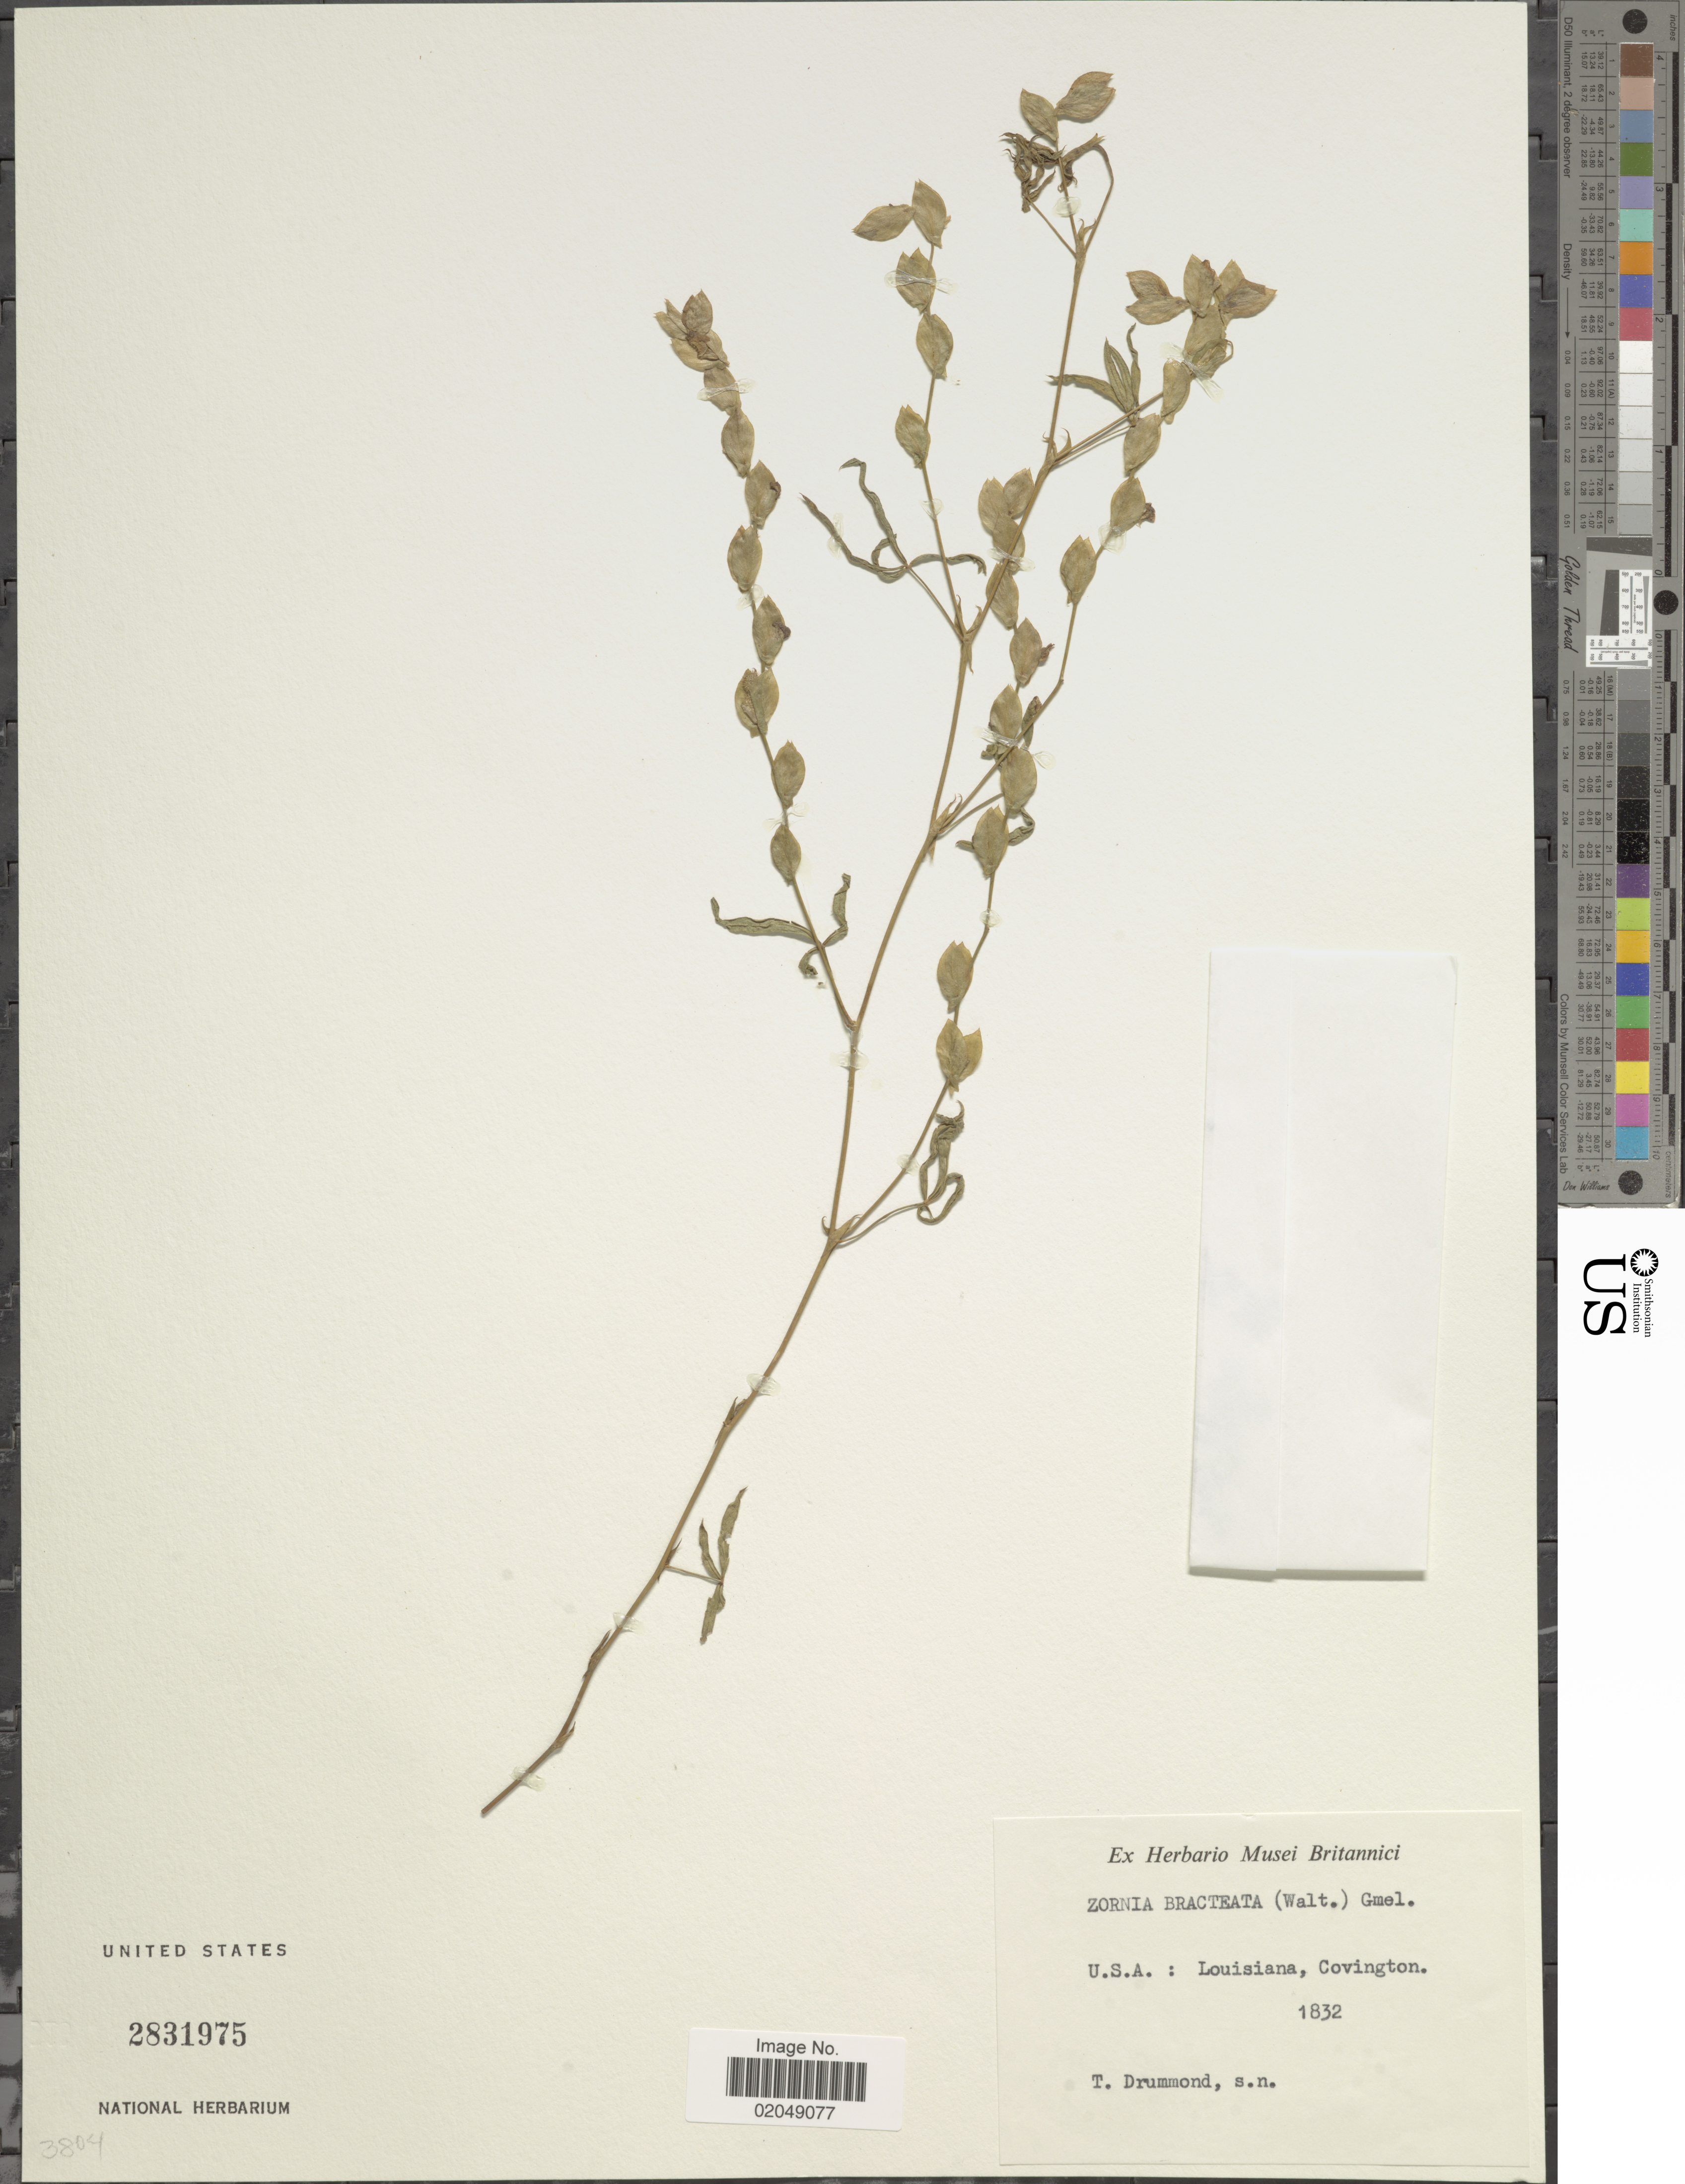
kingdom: Plantae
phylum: Tracheophyta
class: Magnoliopsida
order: Fabales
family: Fabaceae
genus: Zornia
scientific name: Zornia bracteata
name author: J.F. Gmel.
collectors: T. Drummond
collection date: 1832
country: United States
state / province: Louisiana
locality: U.S.A., Covington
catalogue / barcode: US 2831975